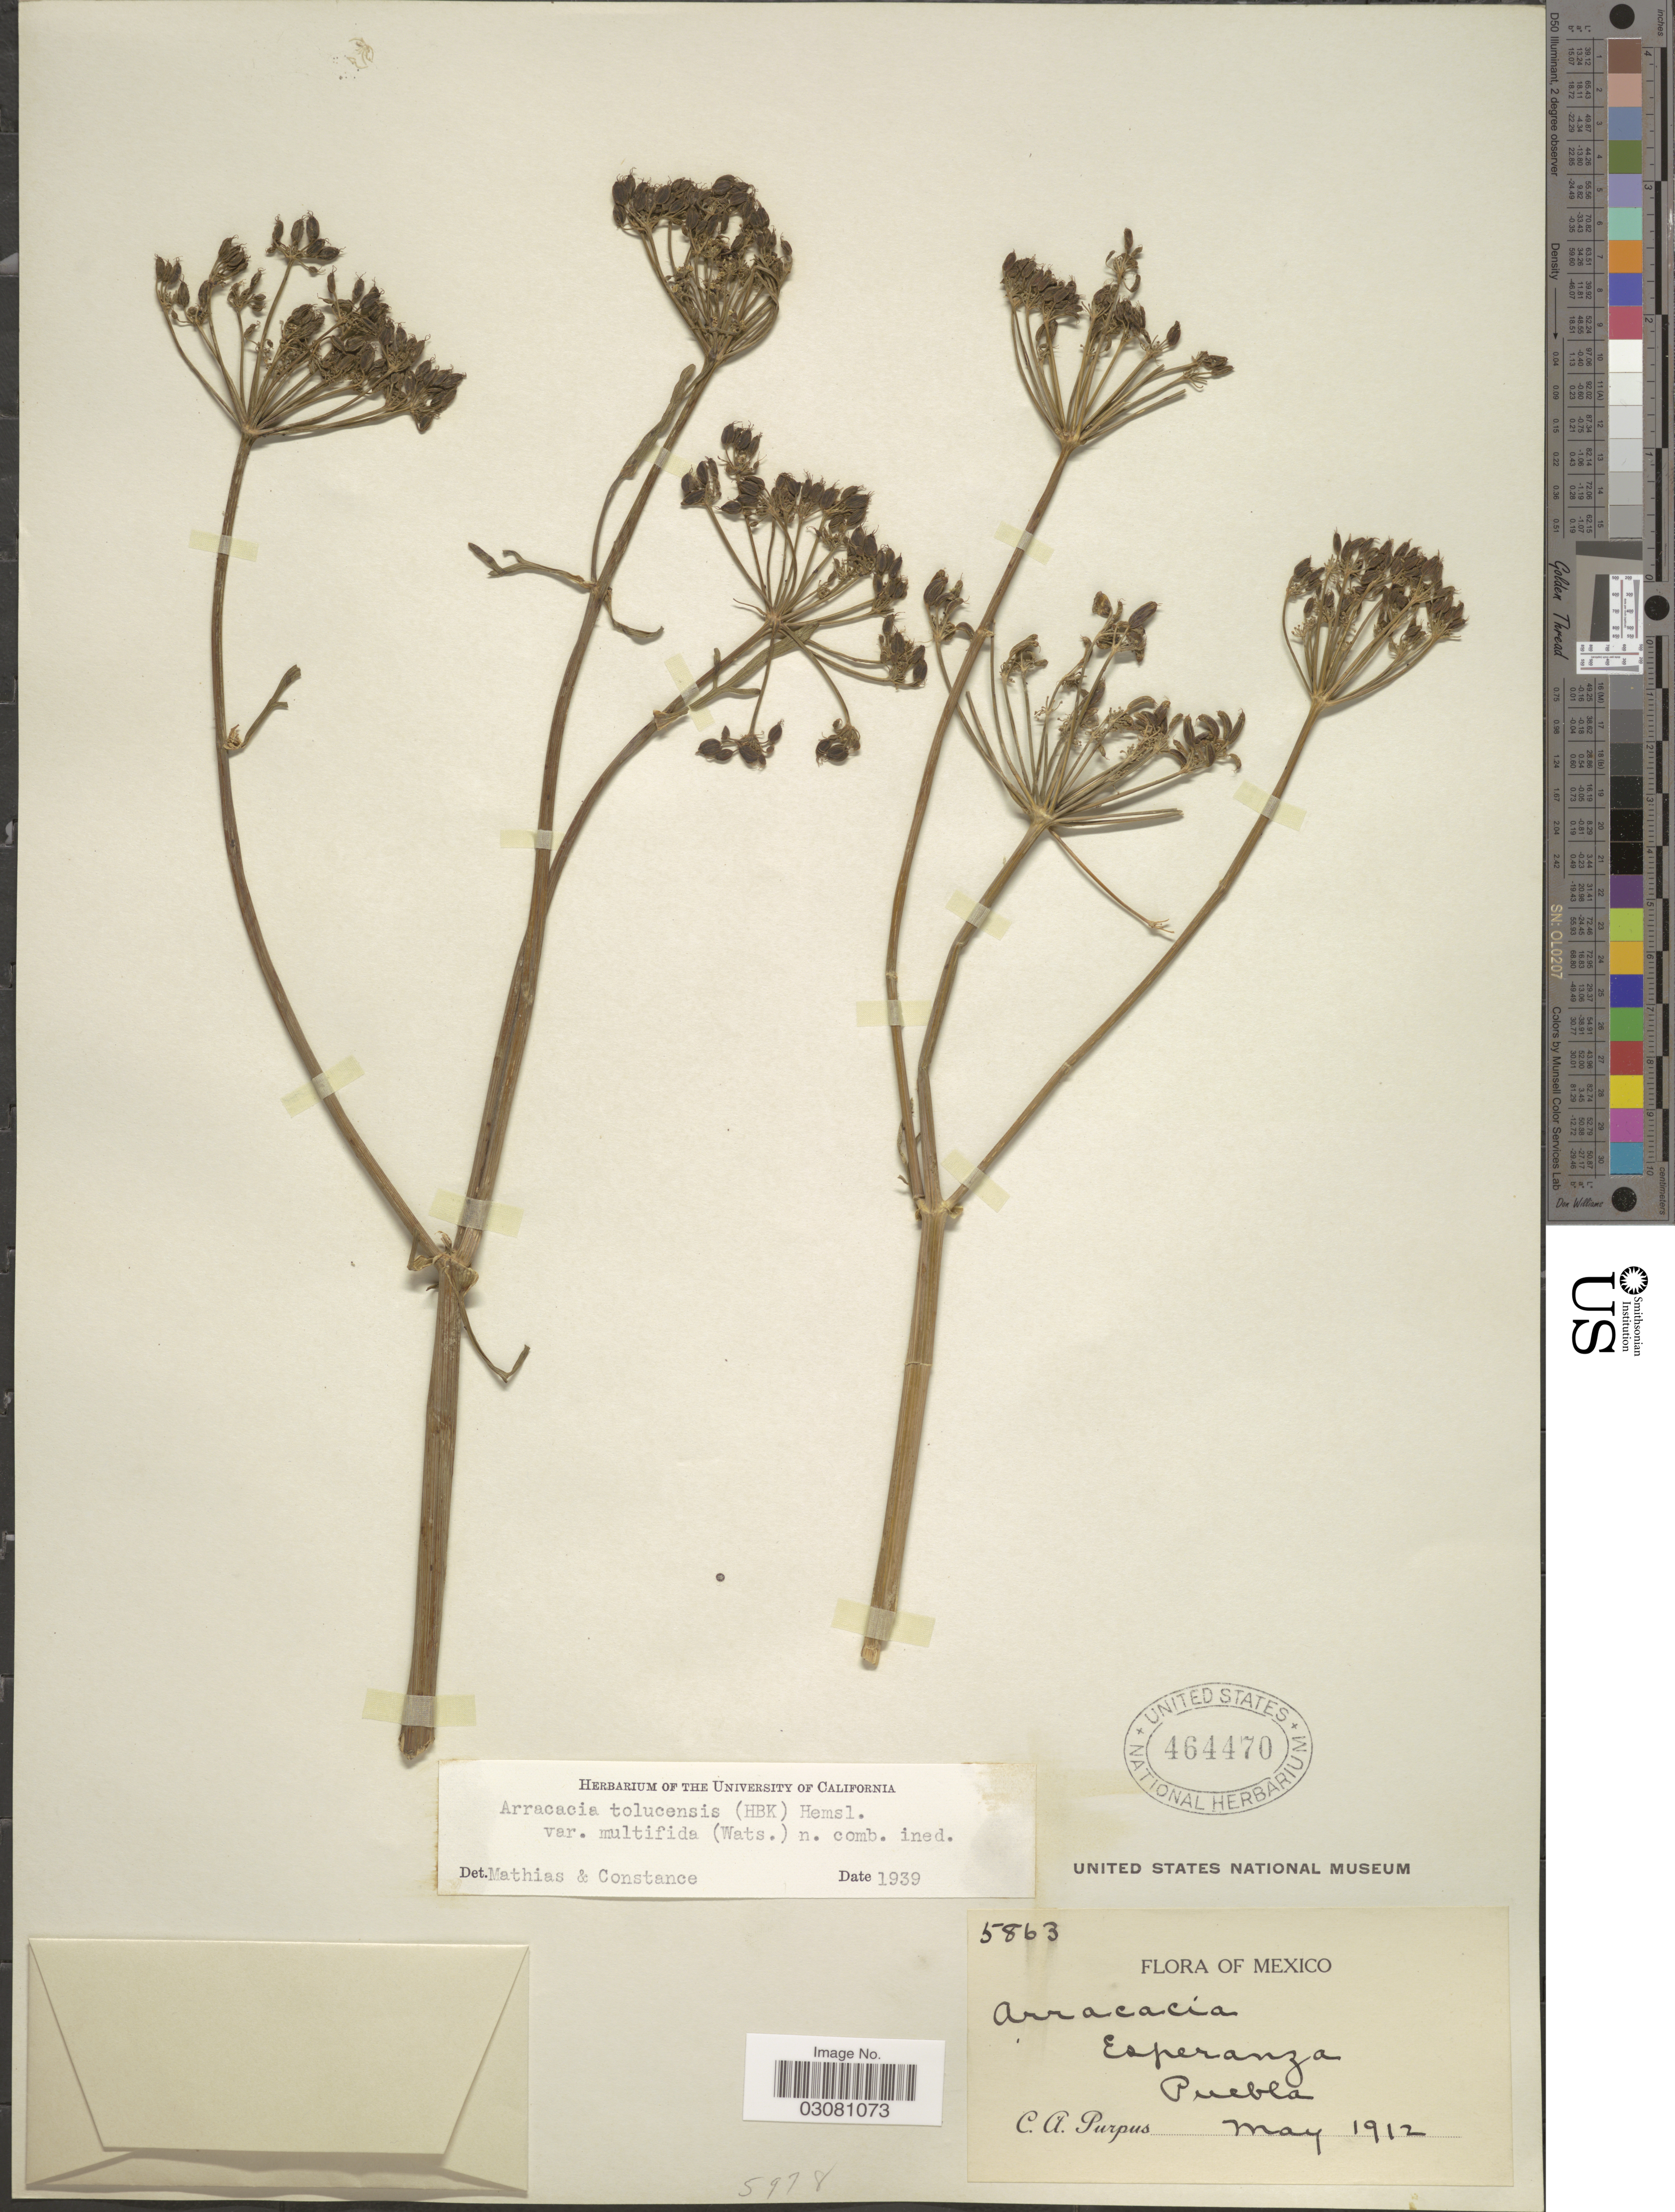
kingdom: Plantae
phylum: Tracheophyta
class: Magnoliopsida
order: Apiales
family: Apiaceae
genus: Arracacia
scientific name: Arracacia tolucensis var. multifida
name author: (S. Watson) Mathias & Constance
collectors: C. A. Purpus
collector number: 5863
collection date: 1912-05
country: Mexico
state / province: Puebla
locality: Esperanza.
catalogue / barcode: US 464470